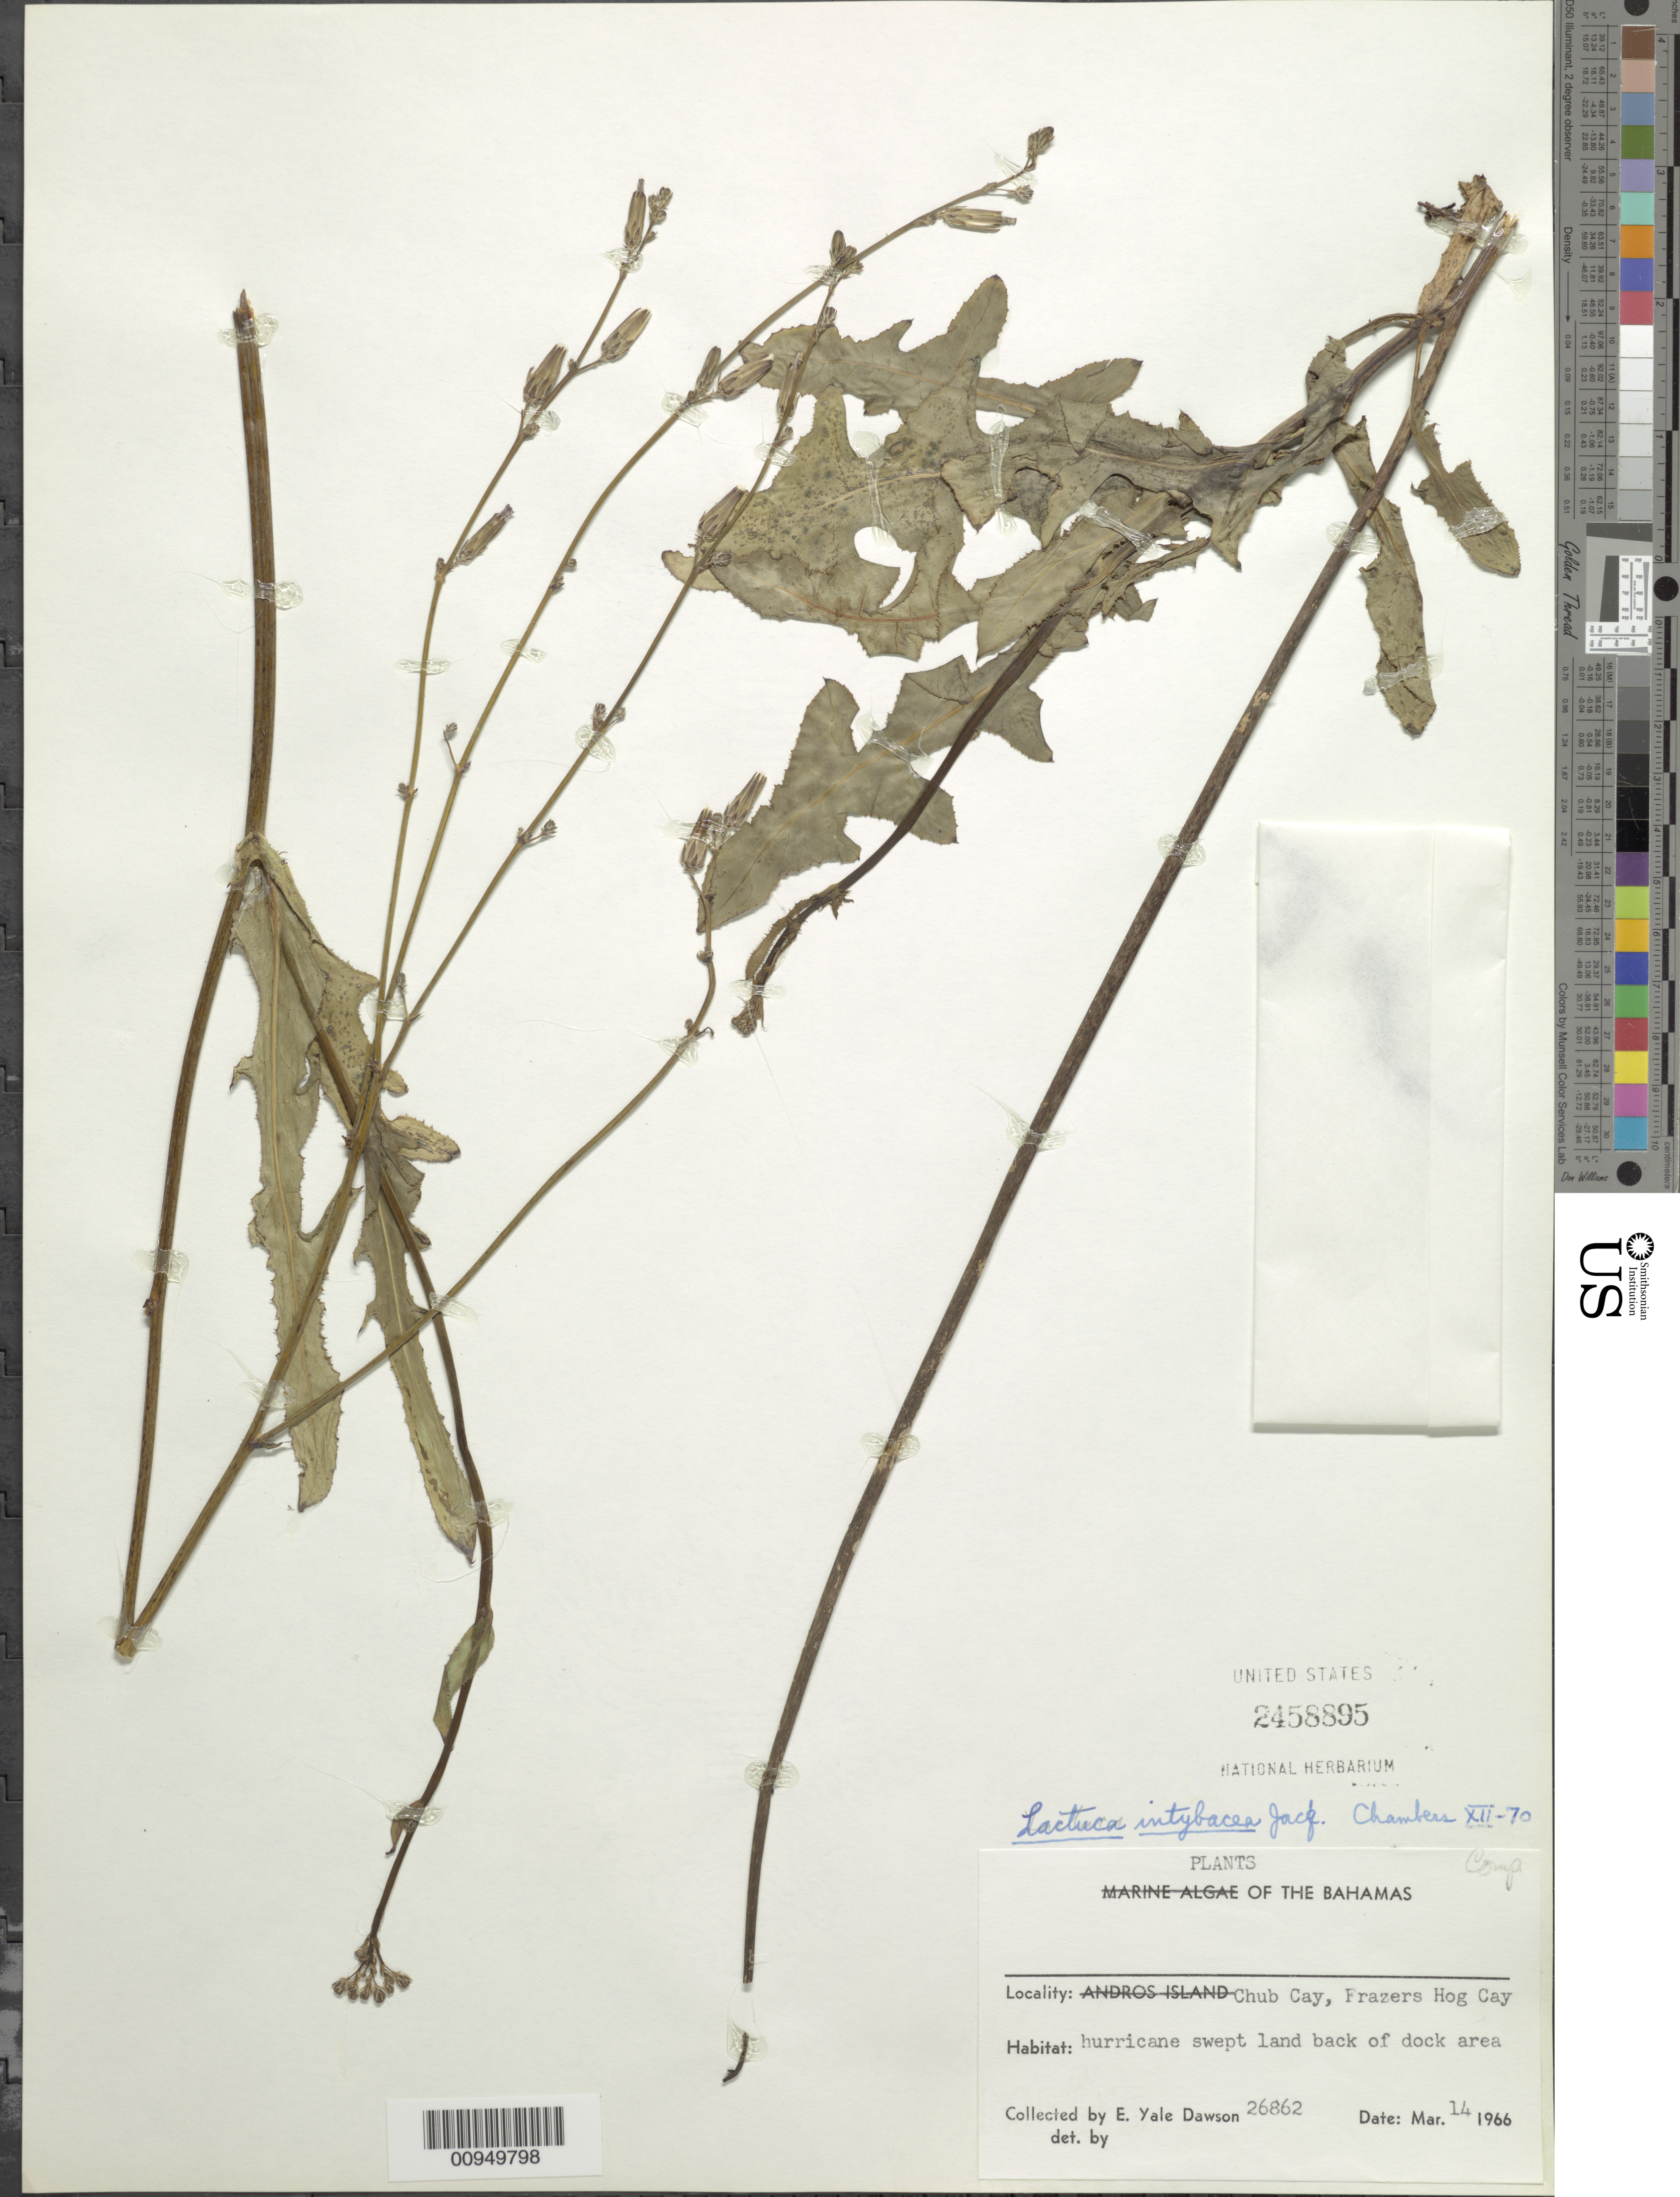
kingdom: Plantae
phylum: Tracheophyta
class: Magnoliopsida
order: Asterales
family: Asteraceae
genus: Launaea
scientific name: Launaea intybacea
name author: (Jacq.) Beauverd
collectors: E. Y. Dawson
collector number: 26862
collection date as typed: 14 Mar 1966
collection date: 1966-03-14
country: Bahamas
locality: Chub Cay, Frazers Hog Cay, back of dock area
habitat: Hurricane swept land back of dock area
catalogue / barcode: US 2458895